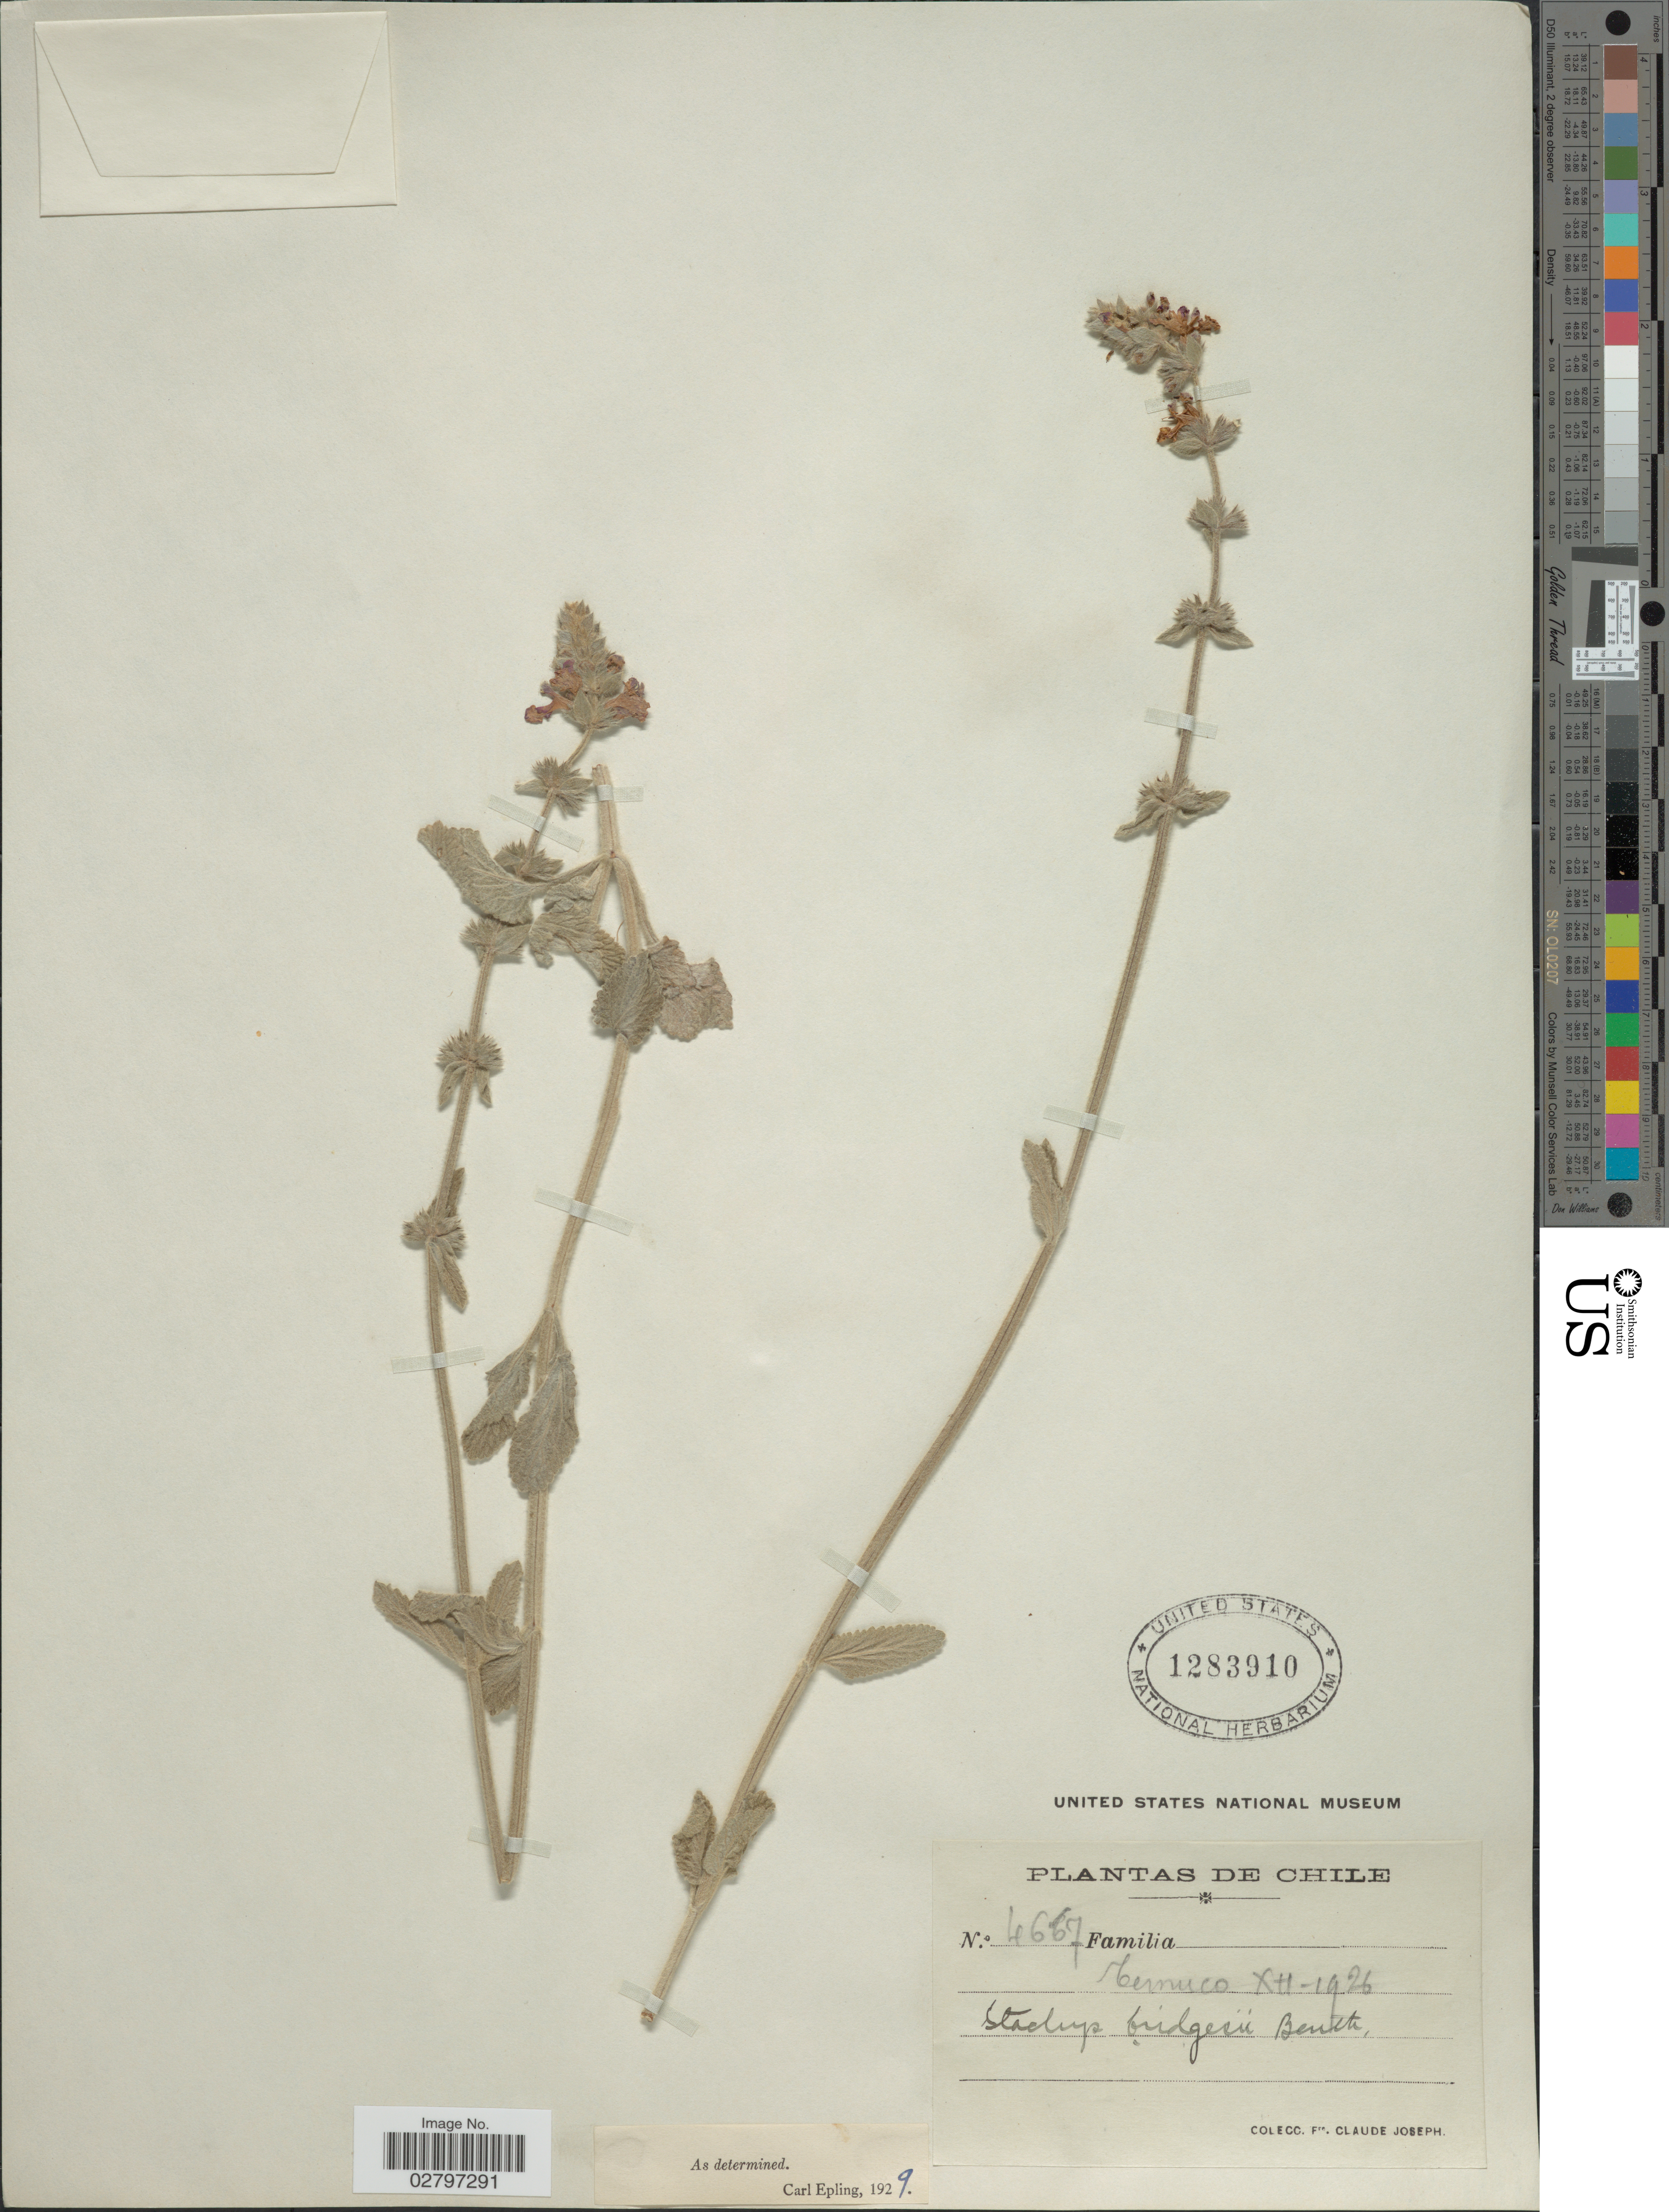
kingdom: Plantae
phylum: Tracheophyta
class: Magnoliopsida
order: Lamiales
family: Lamiaceae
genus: Stachys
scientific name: Stachys bridgesii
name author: Benth.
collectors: Bro. Claude-Joseph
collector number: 4667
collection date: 1926-12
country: Chile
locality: Temuco.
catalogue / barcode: US 1283910